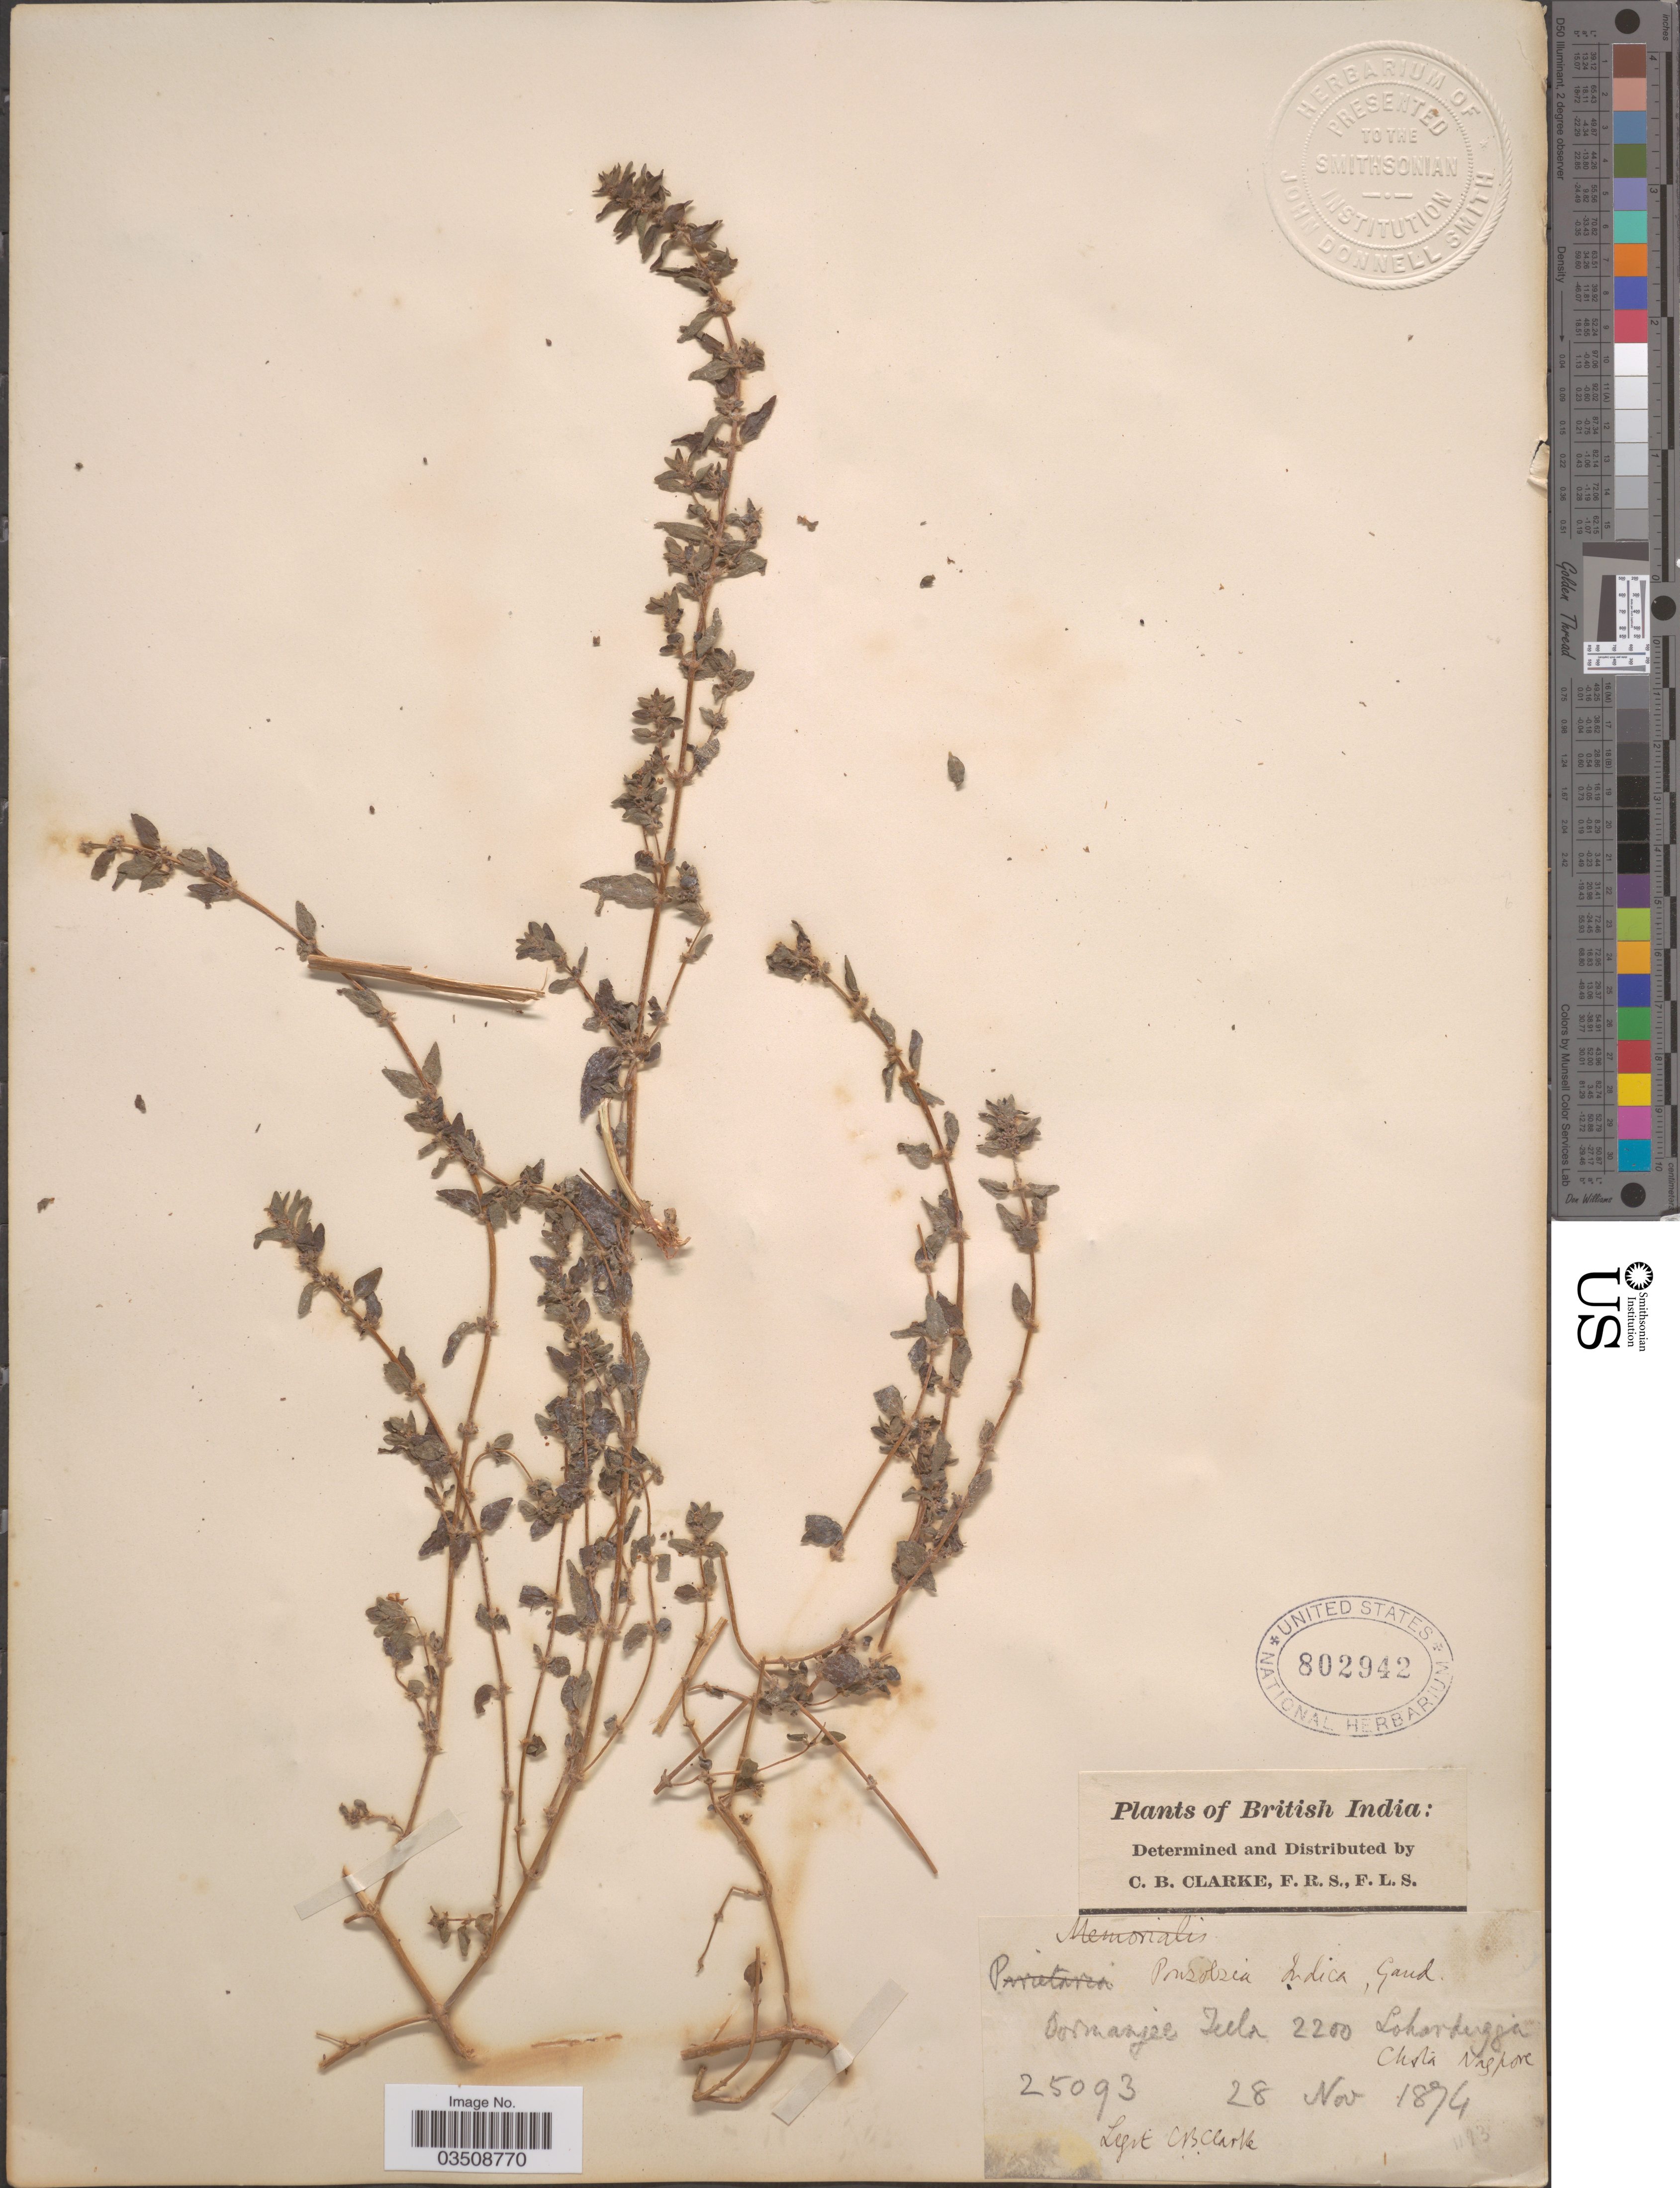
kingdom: Plantae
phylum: Tracheophyta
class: Magnoliopsida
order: Rosales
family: Urticaceae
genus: Pouzolzia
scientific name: Pouzolzia zeylanica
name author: (L.) Benn.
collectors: C. B. Clarke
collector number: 25093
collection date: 1874-11-28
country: India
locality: British India. Dormanjee Teela. Lohardugga. Chota Nagpore.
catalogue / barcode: US 802942